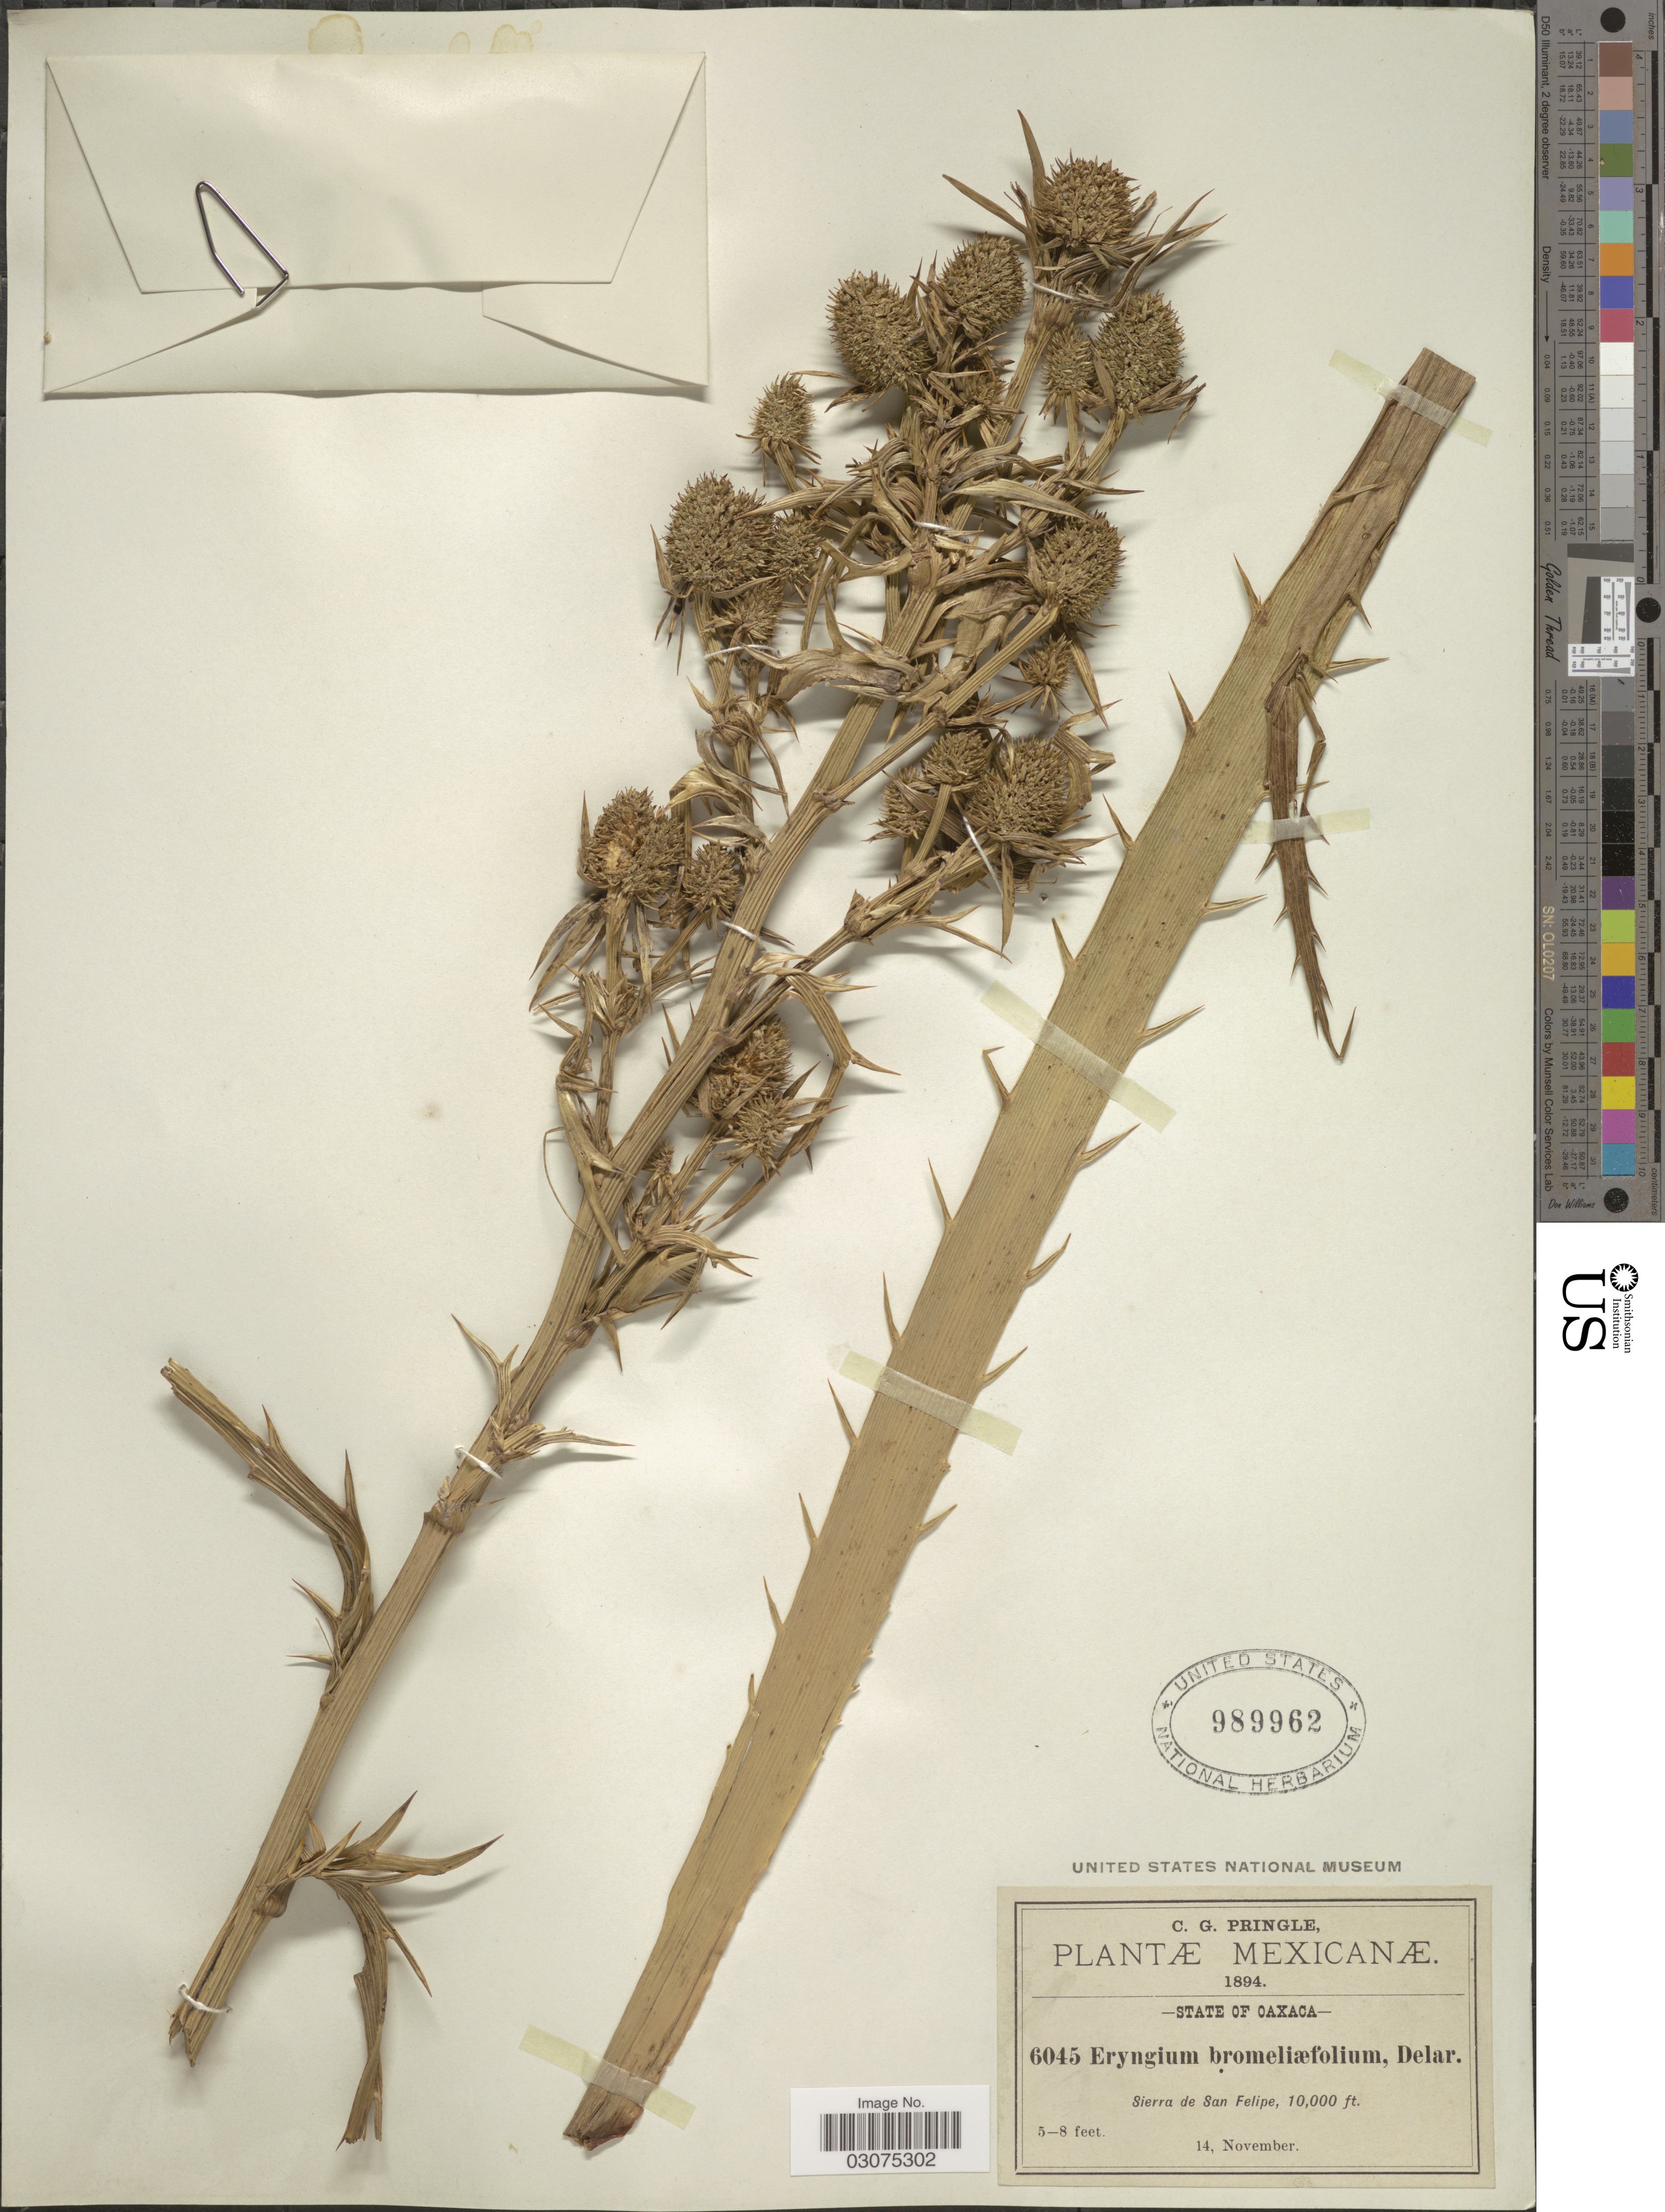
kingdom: Plantae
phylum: Tracheophyta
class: Magnoliopsida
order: Apiales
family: Apiaceae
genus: Eryngium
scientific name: Eryngium bromeliifolium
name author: F. Delaroche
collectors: C. G. Pringle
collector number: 6045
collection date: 1894-11-14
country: Mexico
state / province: Oaxaca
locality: Sierra de San Felipe.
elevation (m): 3048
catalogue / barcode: US 989962